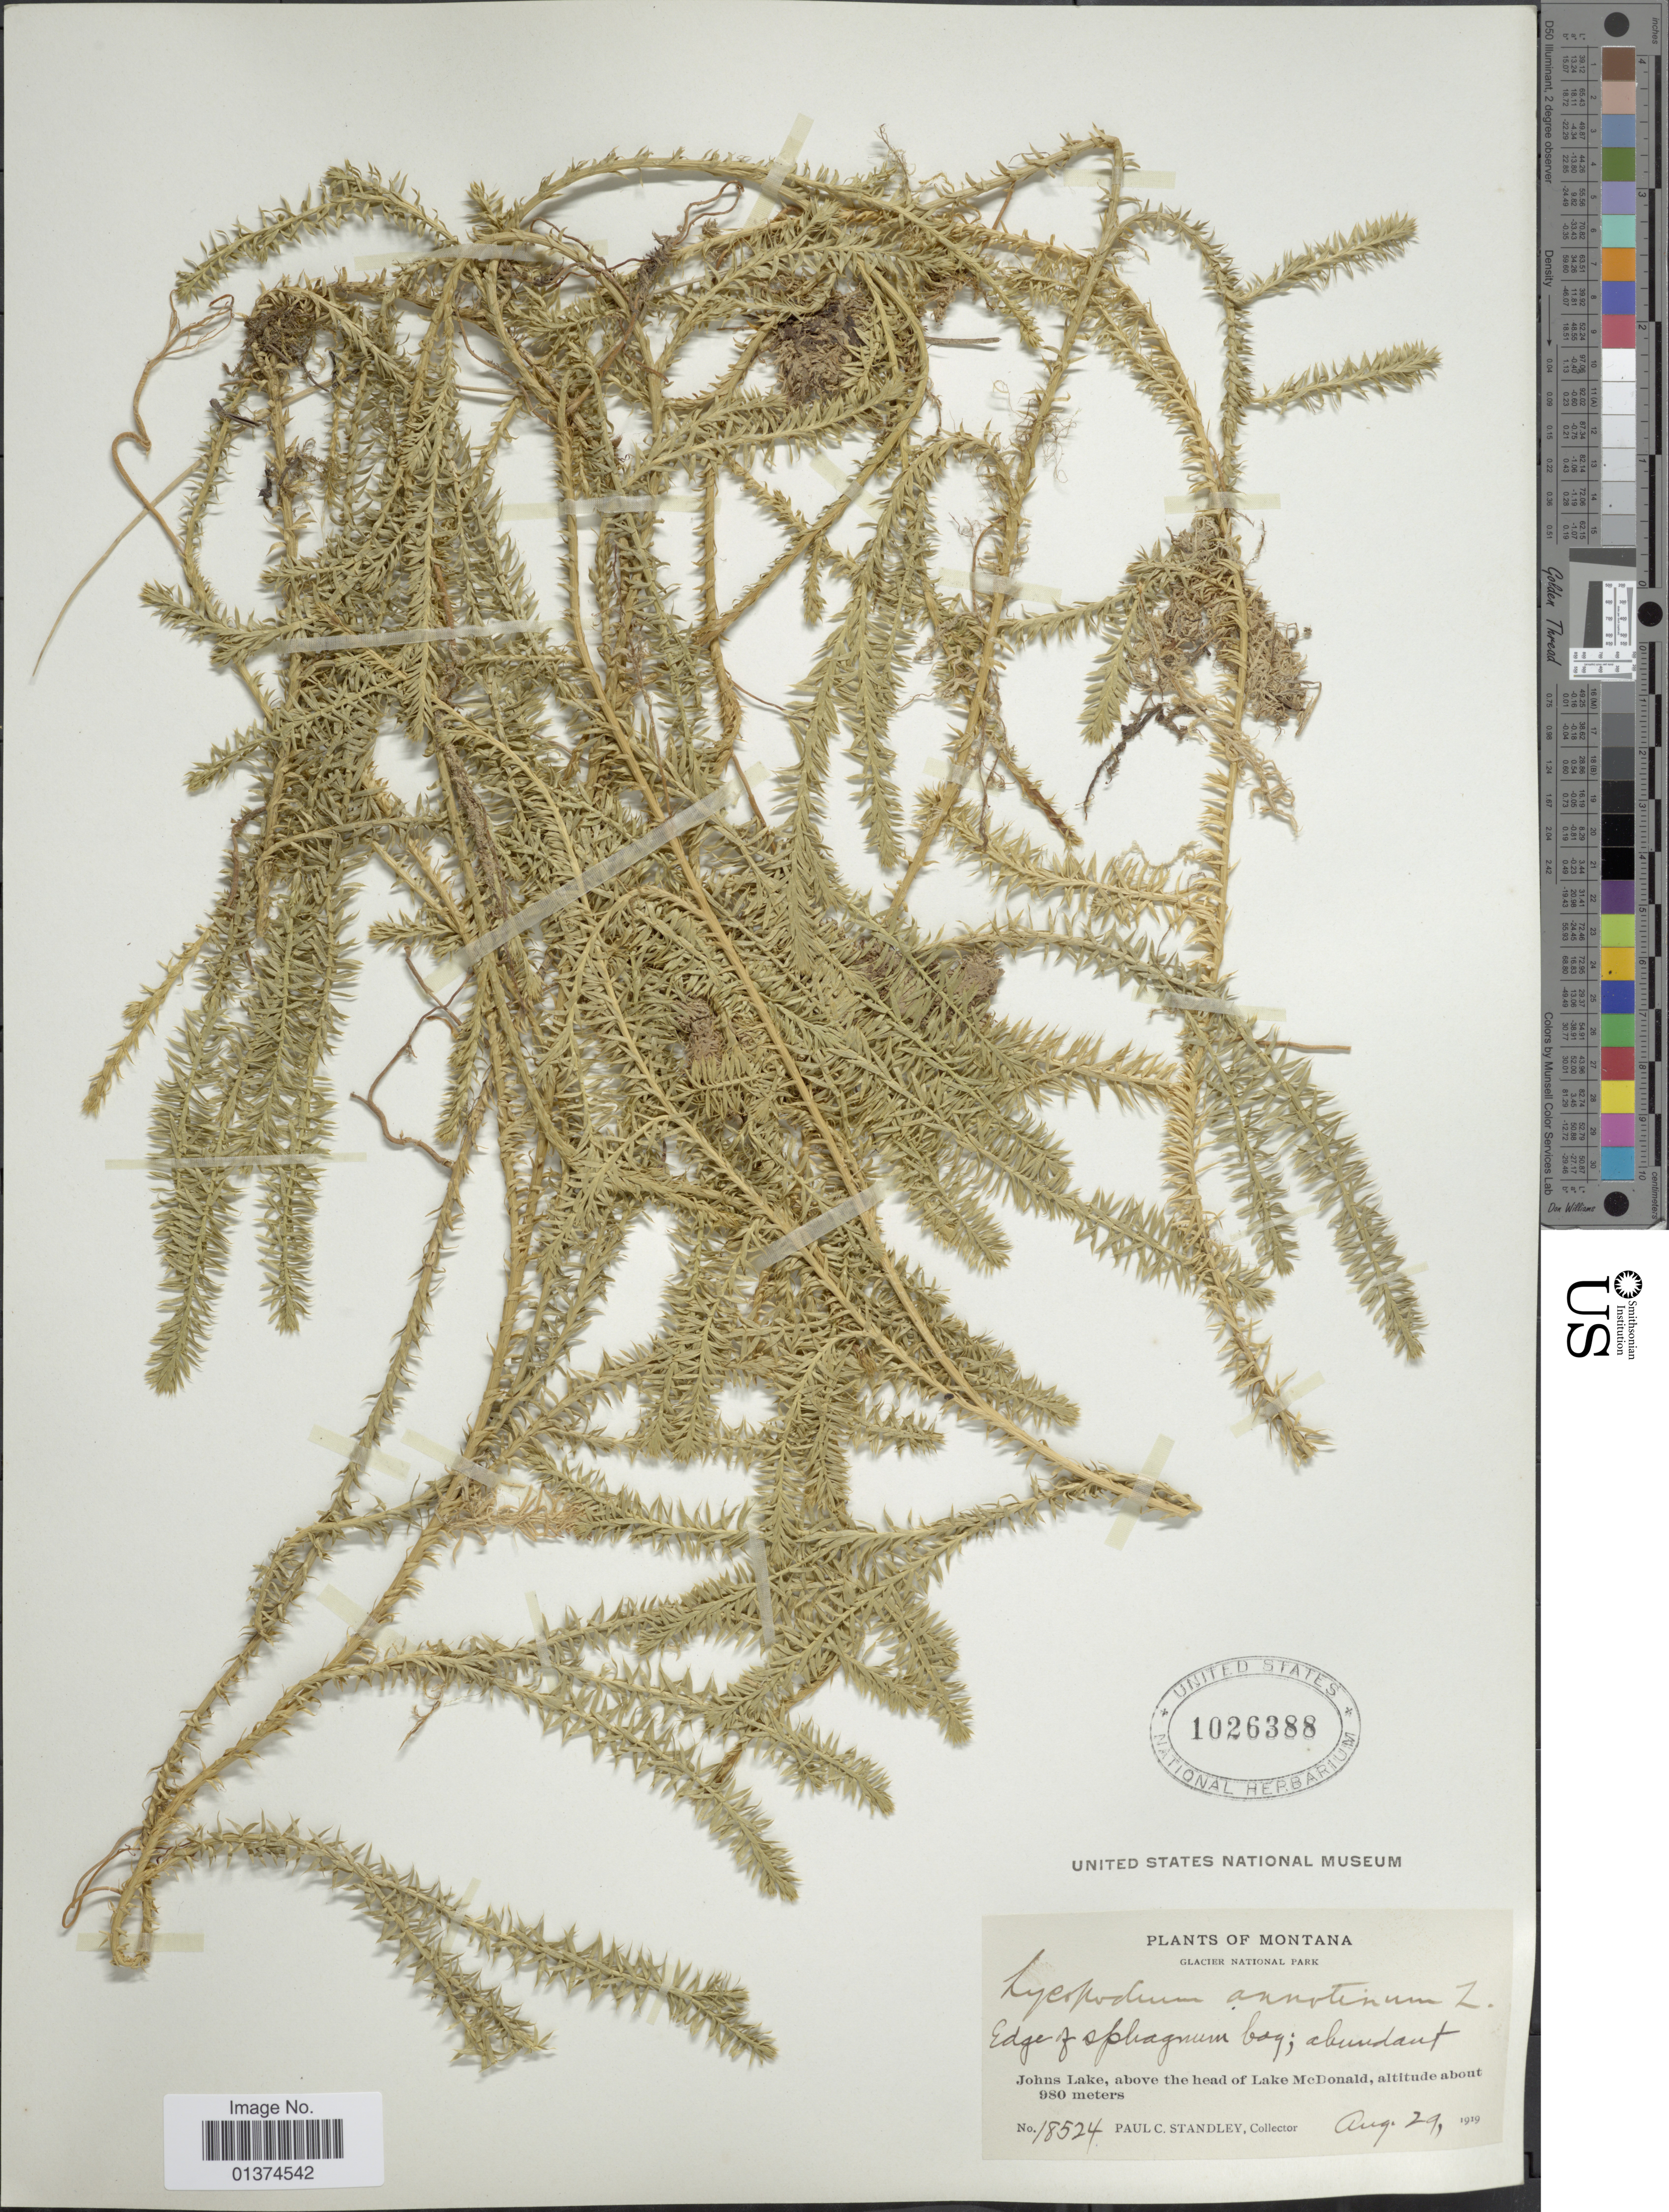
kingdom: Plantae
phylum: Tracheophyta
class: Lycopodiopsida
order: Lycopodiales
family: Lycopodiaceae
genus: Spinulum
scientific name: Spinulum annotinum subsp. annotinum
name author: (L.) A. Haines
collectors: P. C. Standley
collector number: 18524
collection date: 1919-08-29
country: United States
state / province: Montana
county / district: Flathead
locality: Glacier National Park, Johns Lake, above the head of Lake McDonald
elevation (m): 980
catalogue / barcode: US 1026388